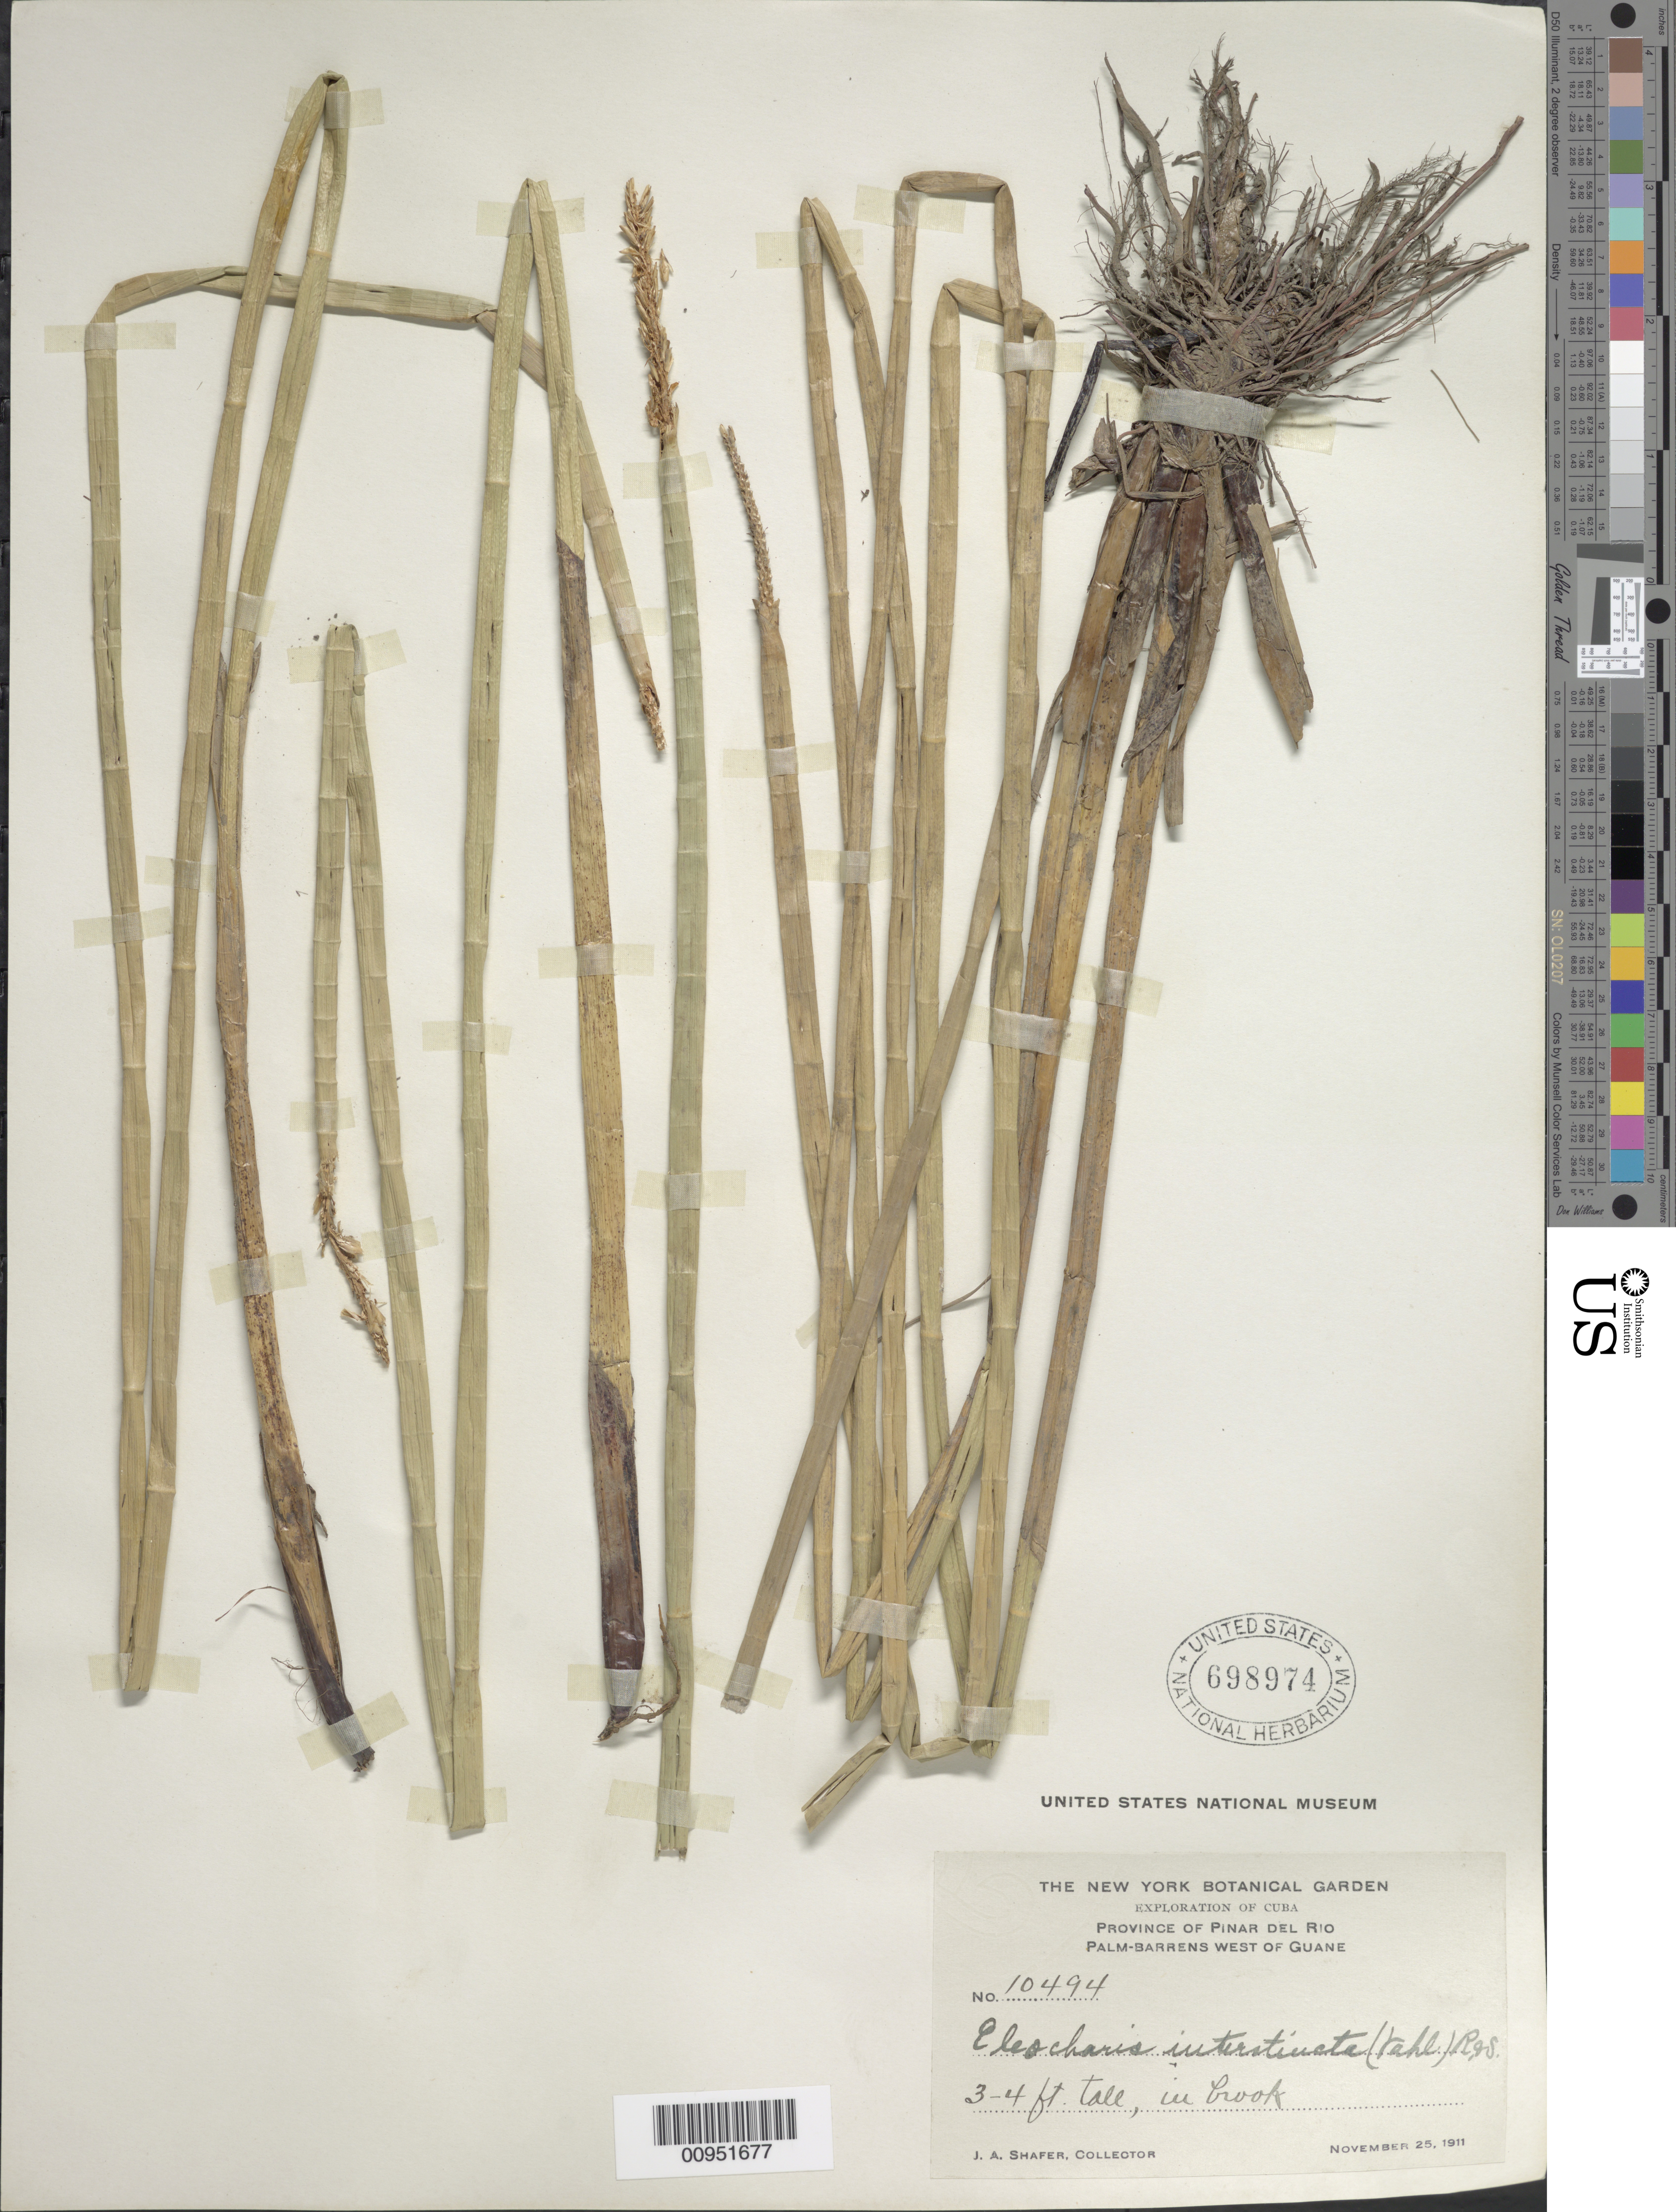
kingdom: Plantae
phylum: Tracheophyta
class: Liliopsida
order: Poales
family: Cyperaceae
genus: Eleocharis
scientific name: Eleocharis interstincta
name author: (Vahl) Roem. & Schult.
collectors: J. A. Shafer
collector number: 10494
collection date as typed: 25 Nov 1911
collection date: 1911-11-25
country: Cuba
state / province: Pinar del Rio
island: Cuba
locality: Palm-barrens, W of Guane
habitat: In brook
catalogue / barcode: US 698974